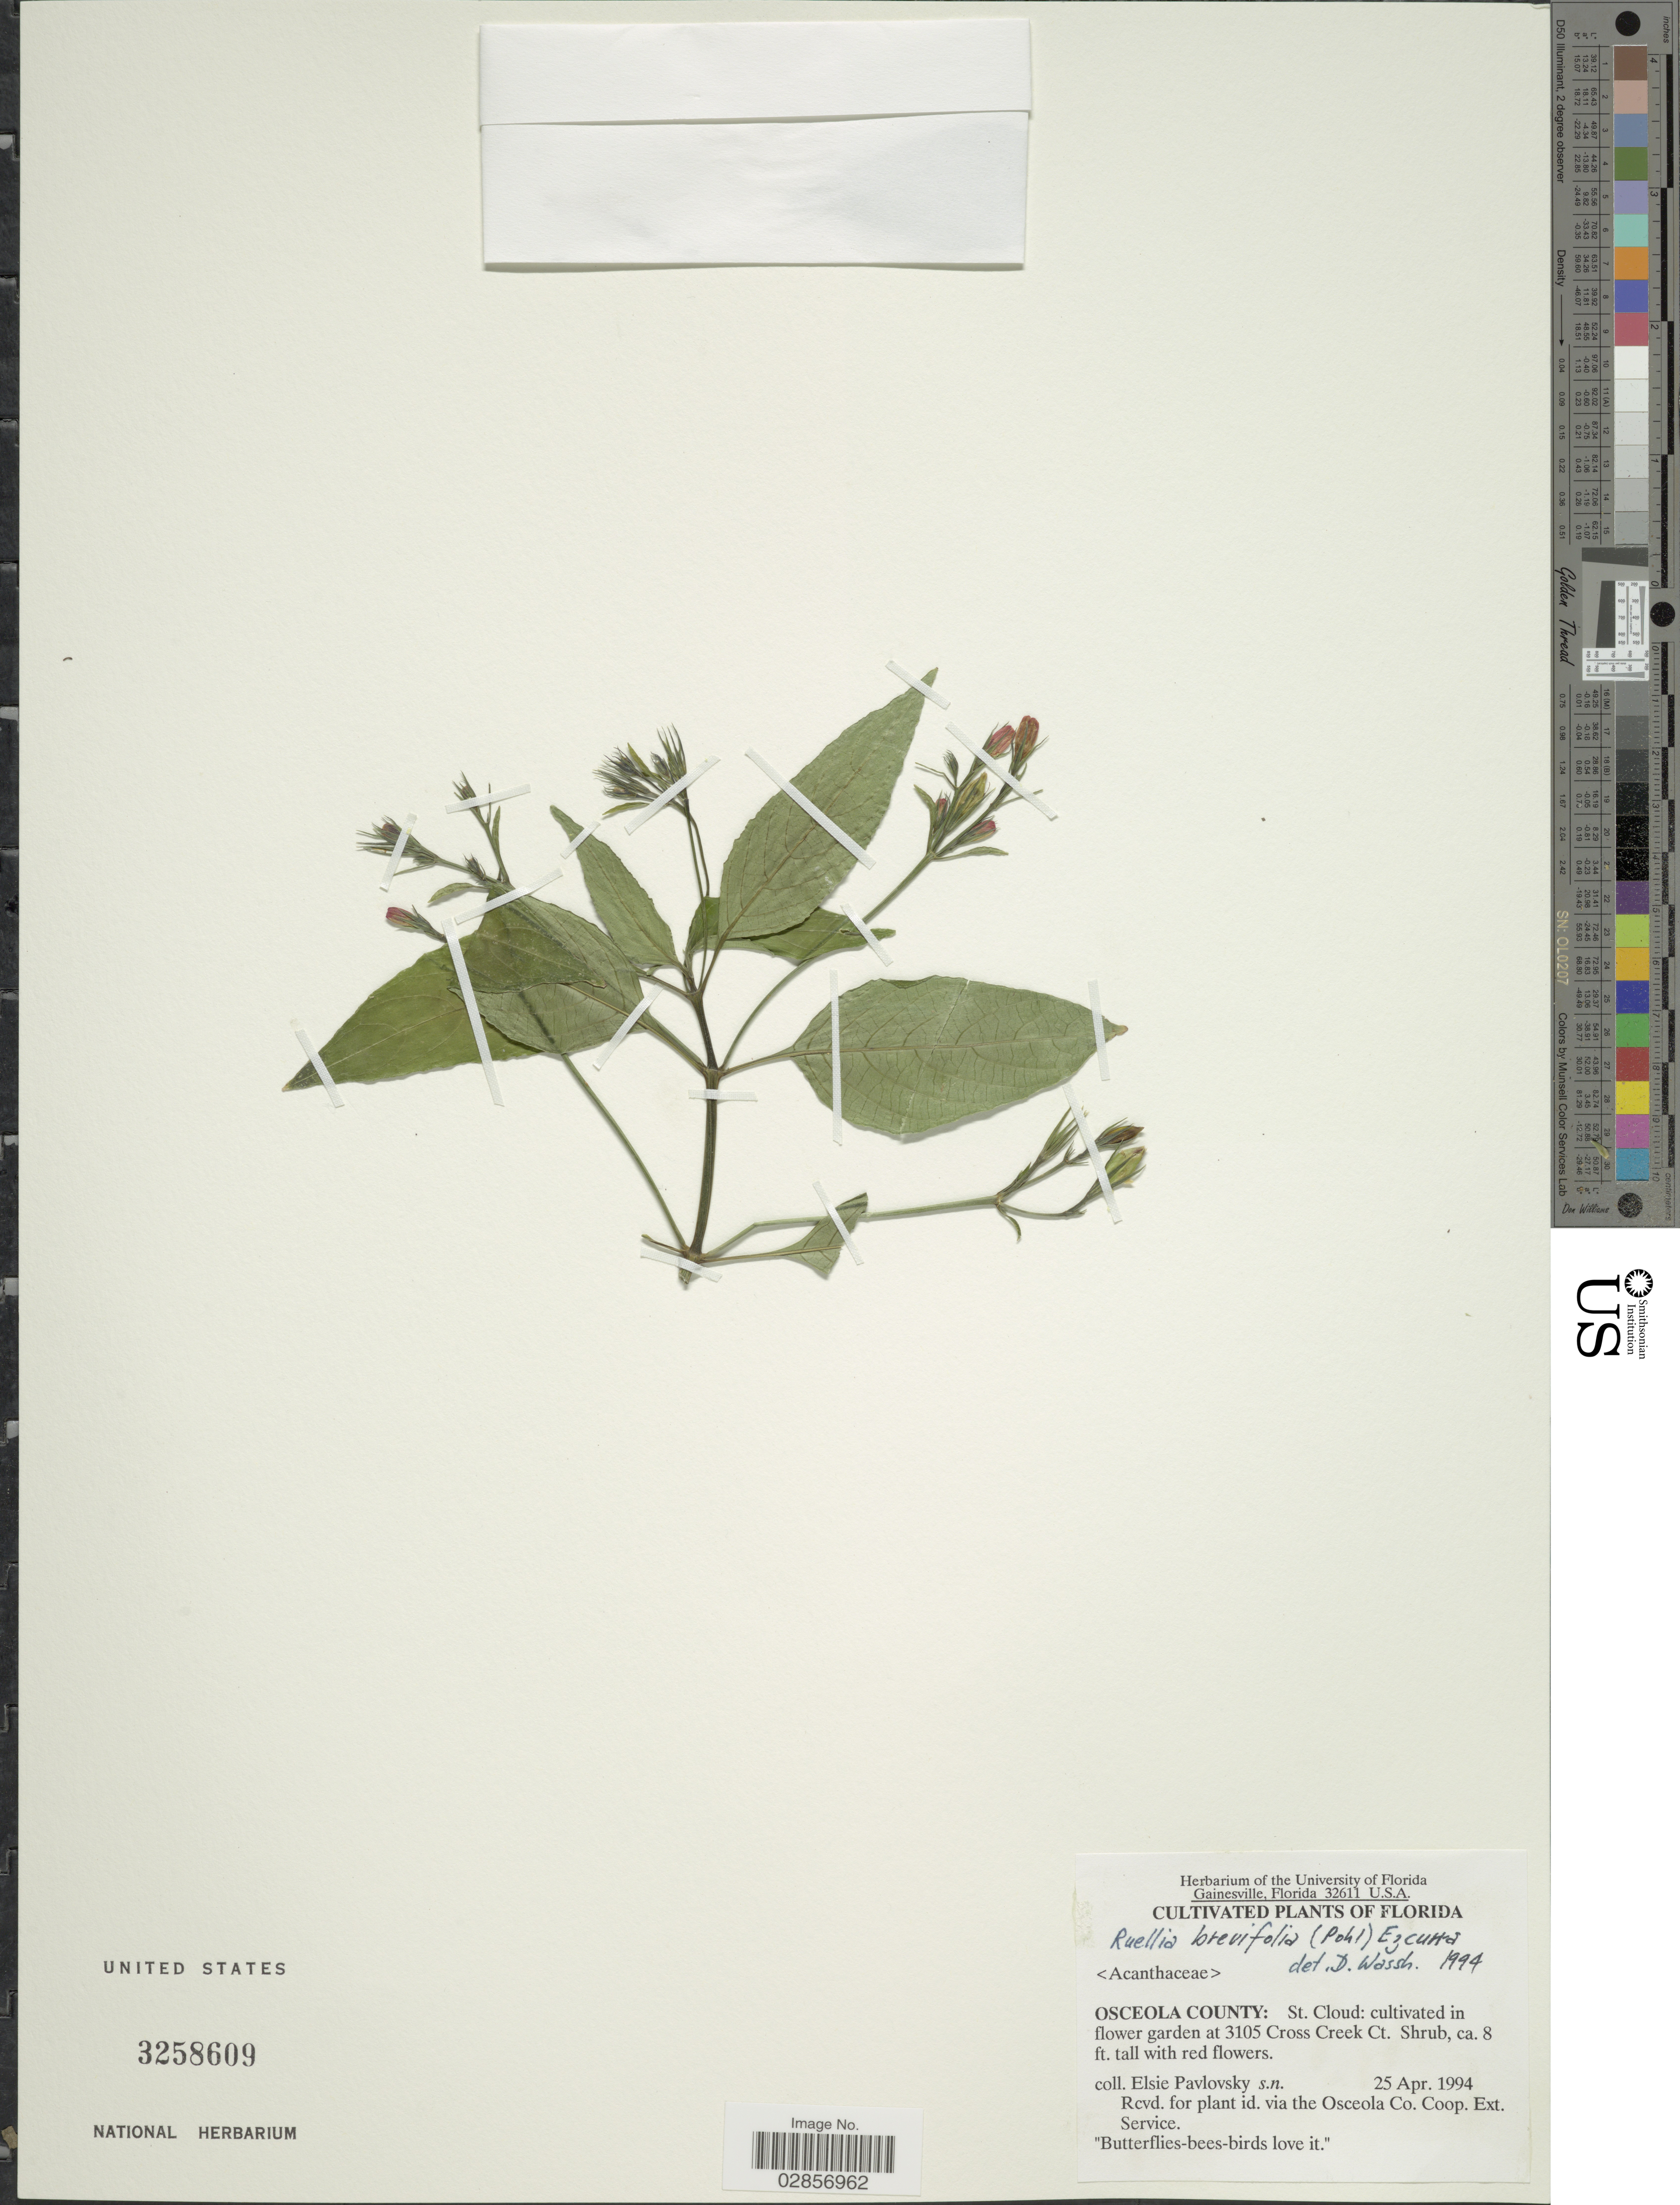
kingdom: Plantae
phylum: Tracheophyta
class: Magnoliopsida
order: Lamiales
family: Acanthaceae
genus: Ruellia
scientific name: Ruellia brevifolia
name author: (Pohl) C. Ezcurra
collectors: E. Pavlovsky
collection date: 1994-04-25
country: United States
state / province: Florida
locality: Osceola County: St. Cloud: cultivated in flower garden at 3105 Cross Creek Ct.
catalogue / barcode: US 3258609